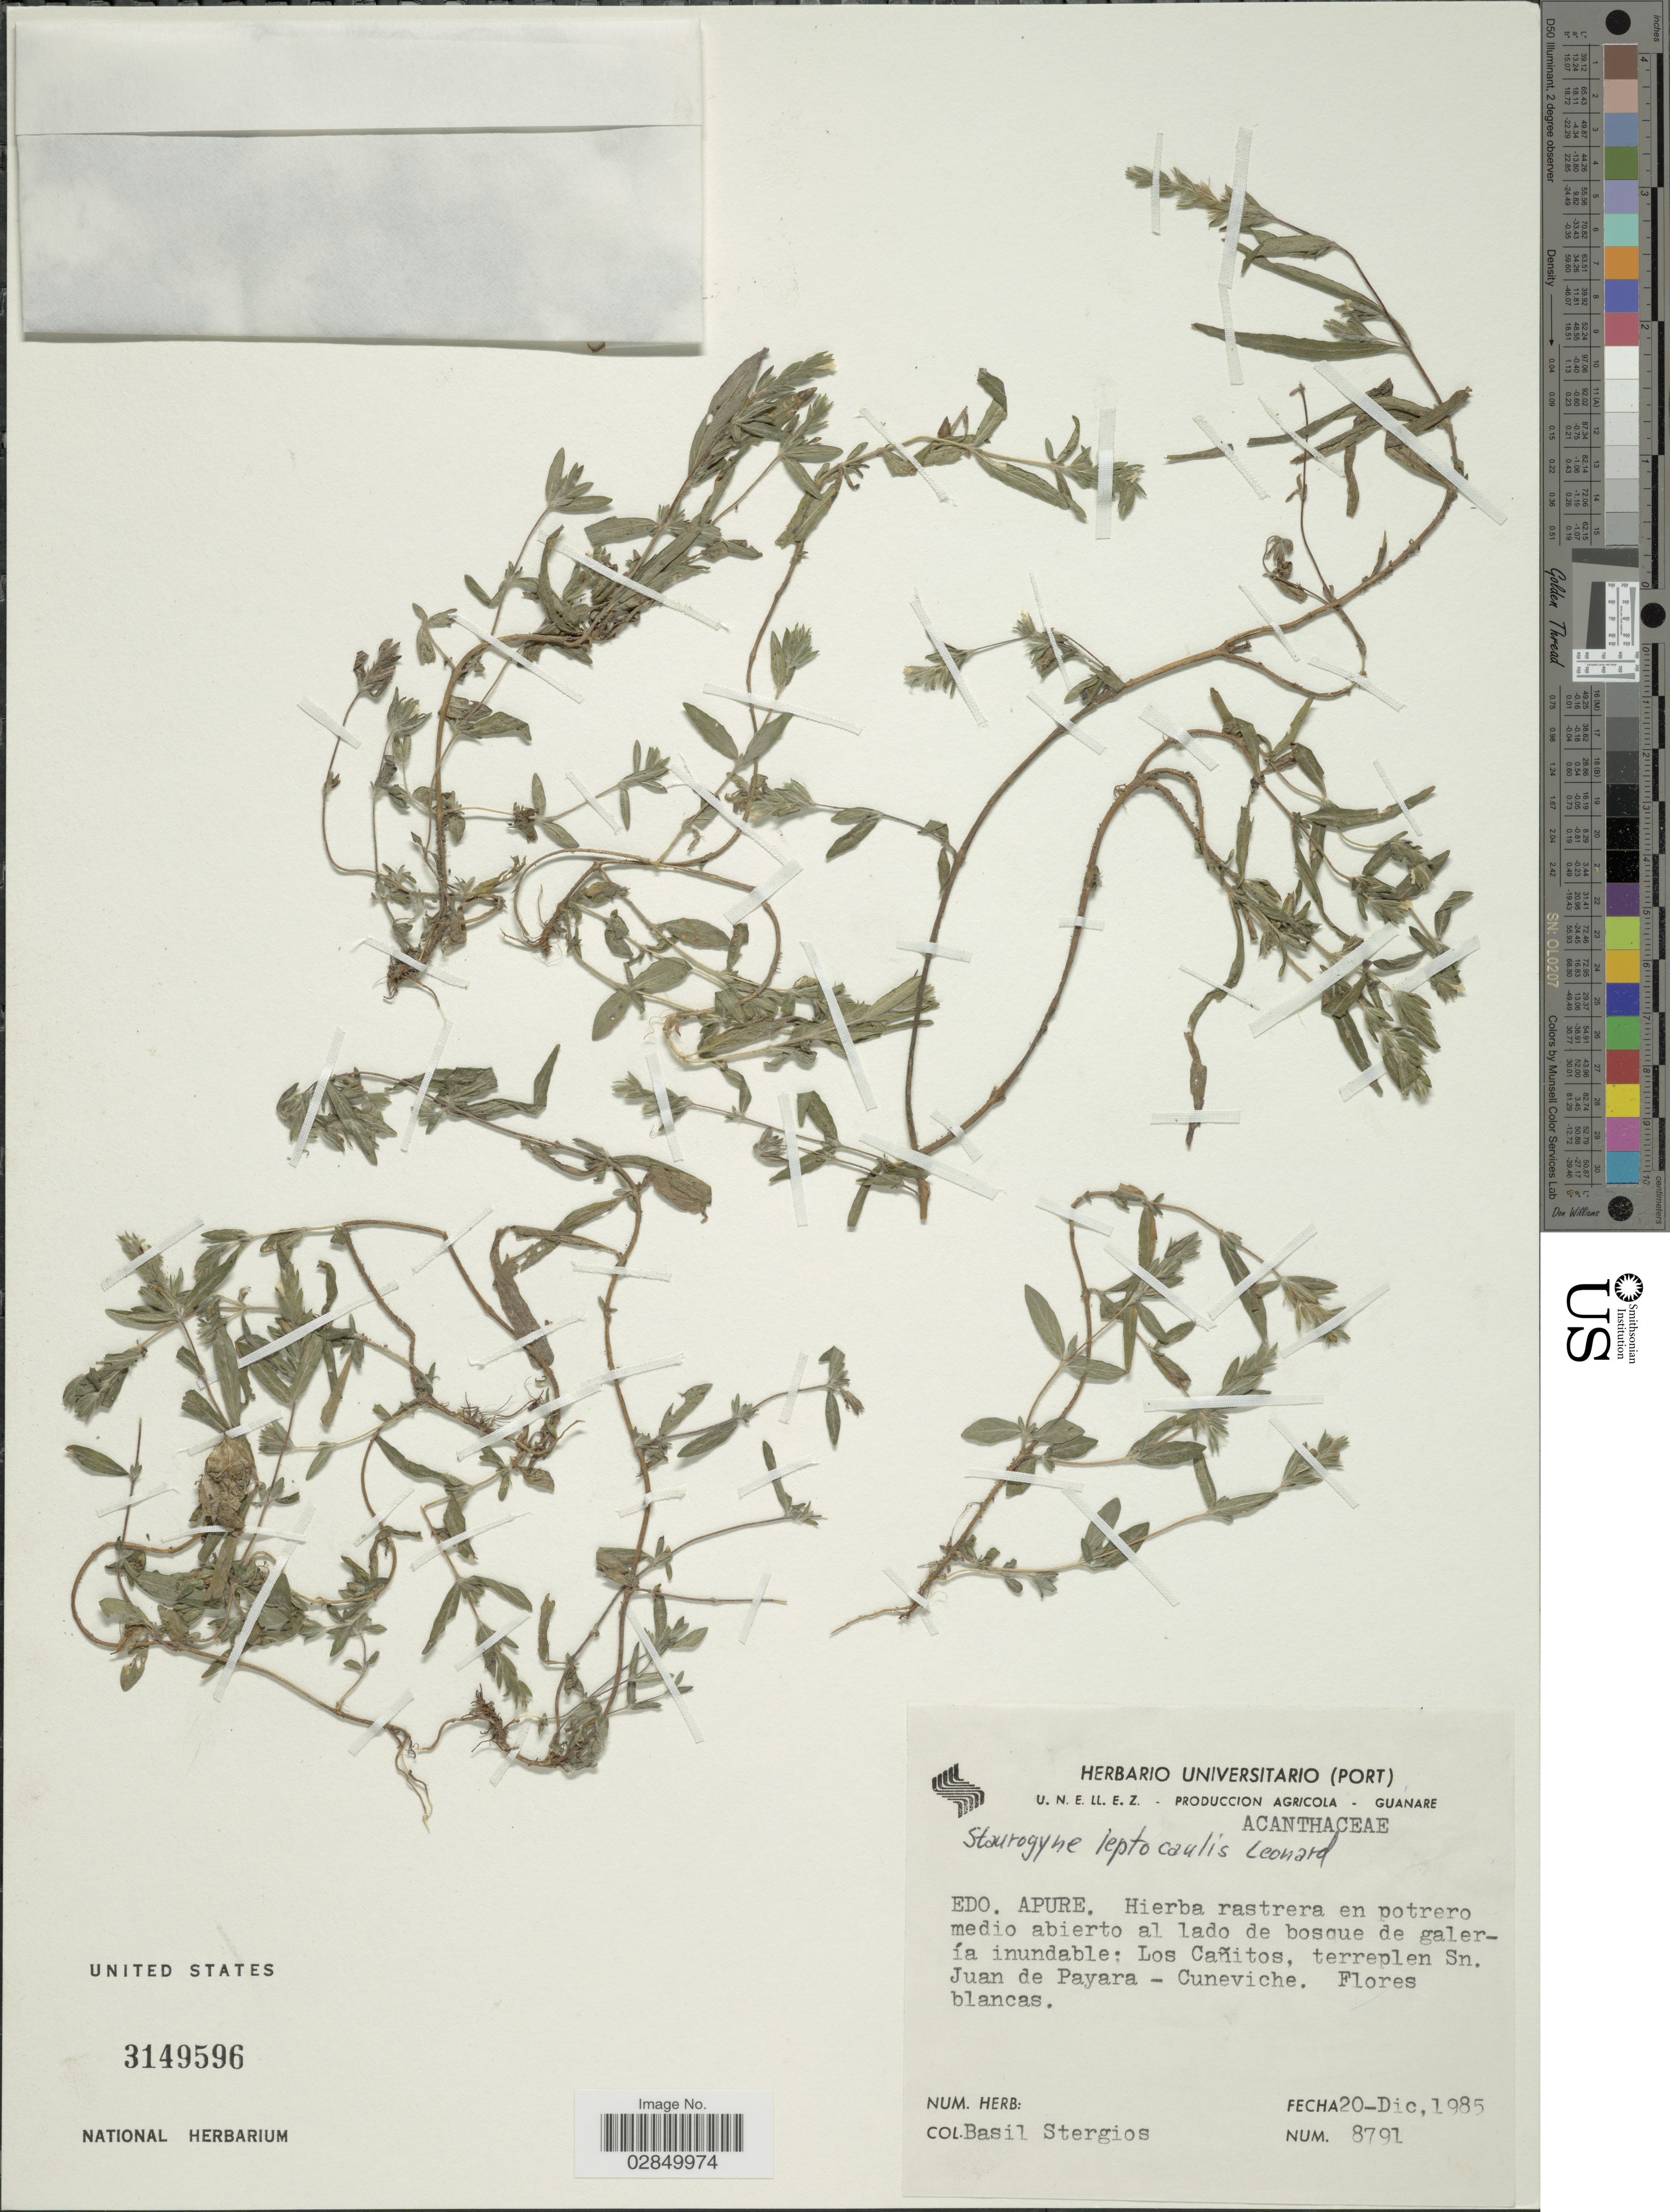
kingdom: Plantae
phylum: Tracheophyta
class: Magnoliopsida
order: Lamiales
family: Acanthaceae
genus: Staurogyne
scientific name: Staurogyne leptocaulis Leonard, nom. illeg.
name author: Leonard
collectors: B. G. Stergios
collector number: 8791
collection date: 1985-12-20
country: Venezuela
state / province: Apure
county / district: Pedro Camejo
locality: Los Canitos, terreplen San Juan de Payara-Cuneviche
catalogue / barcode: US 3149596